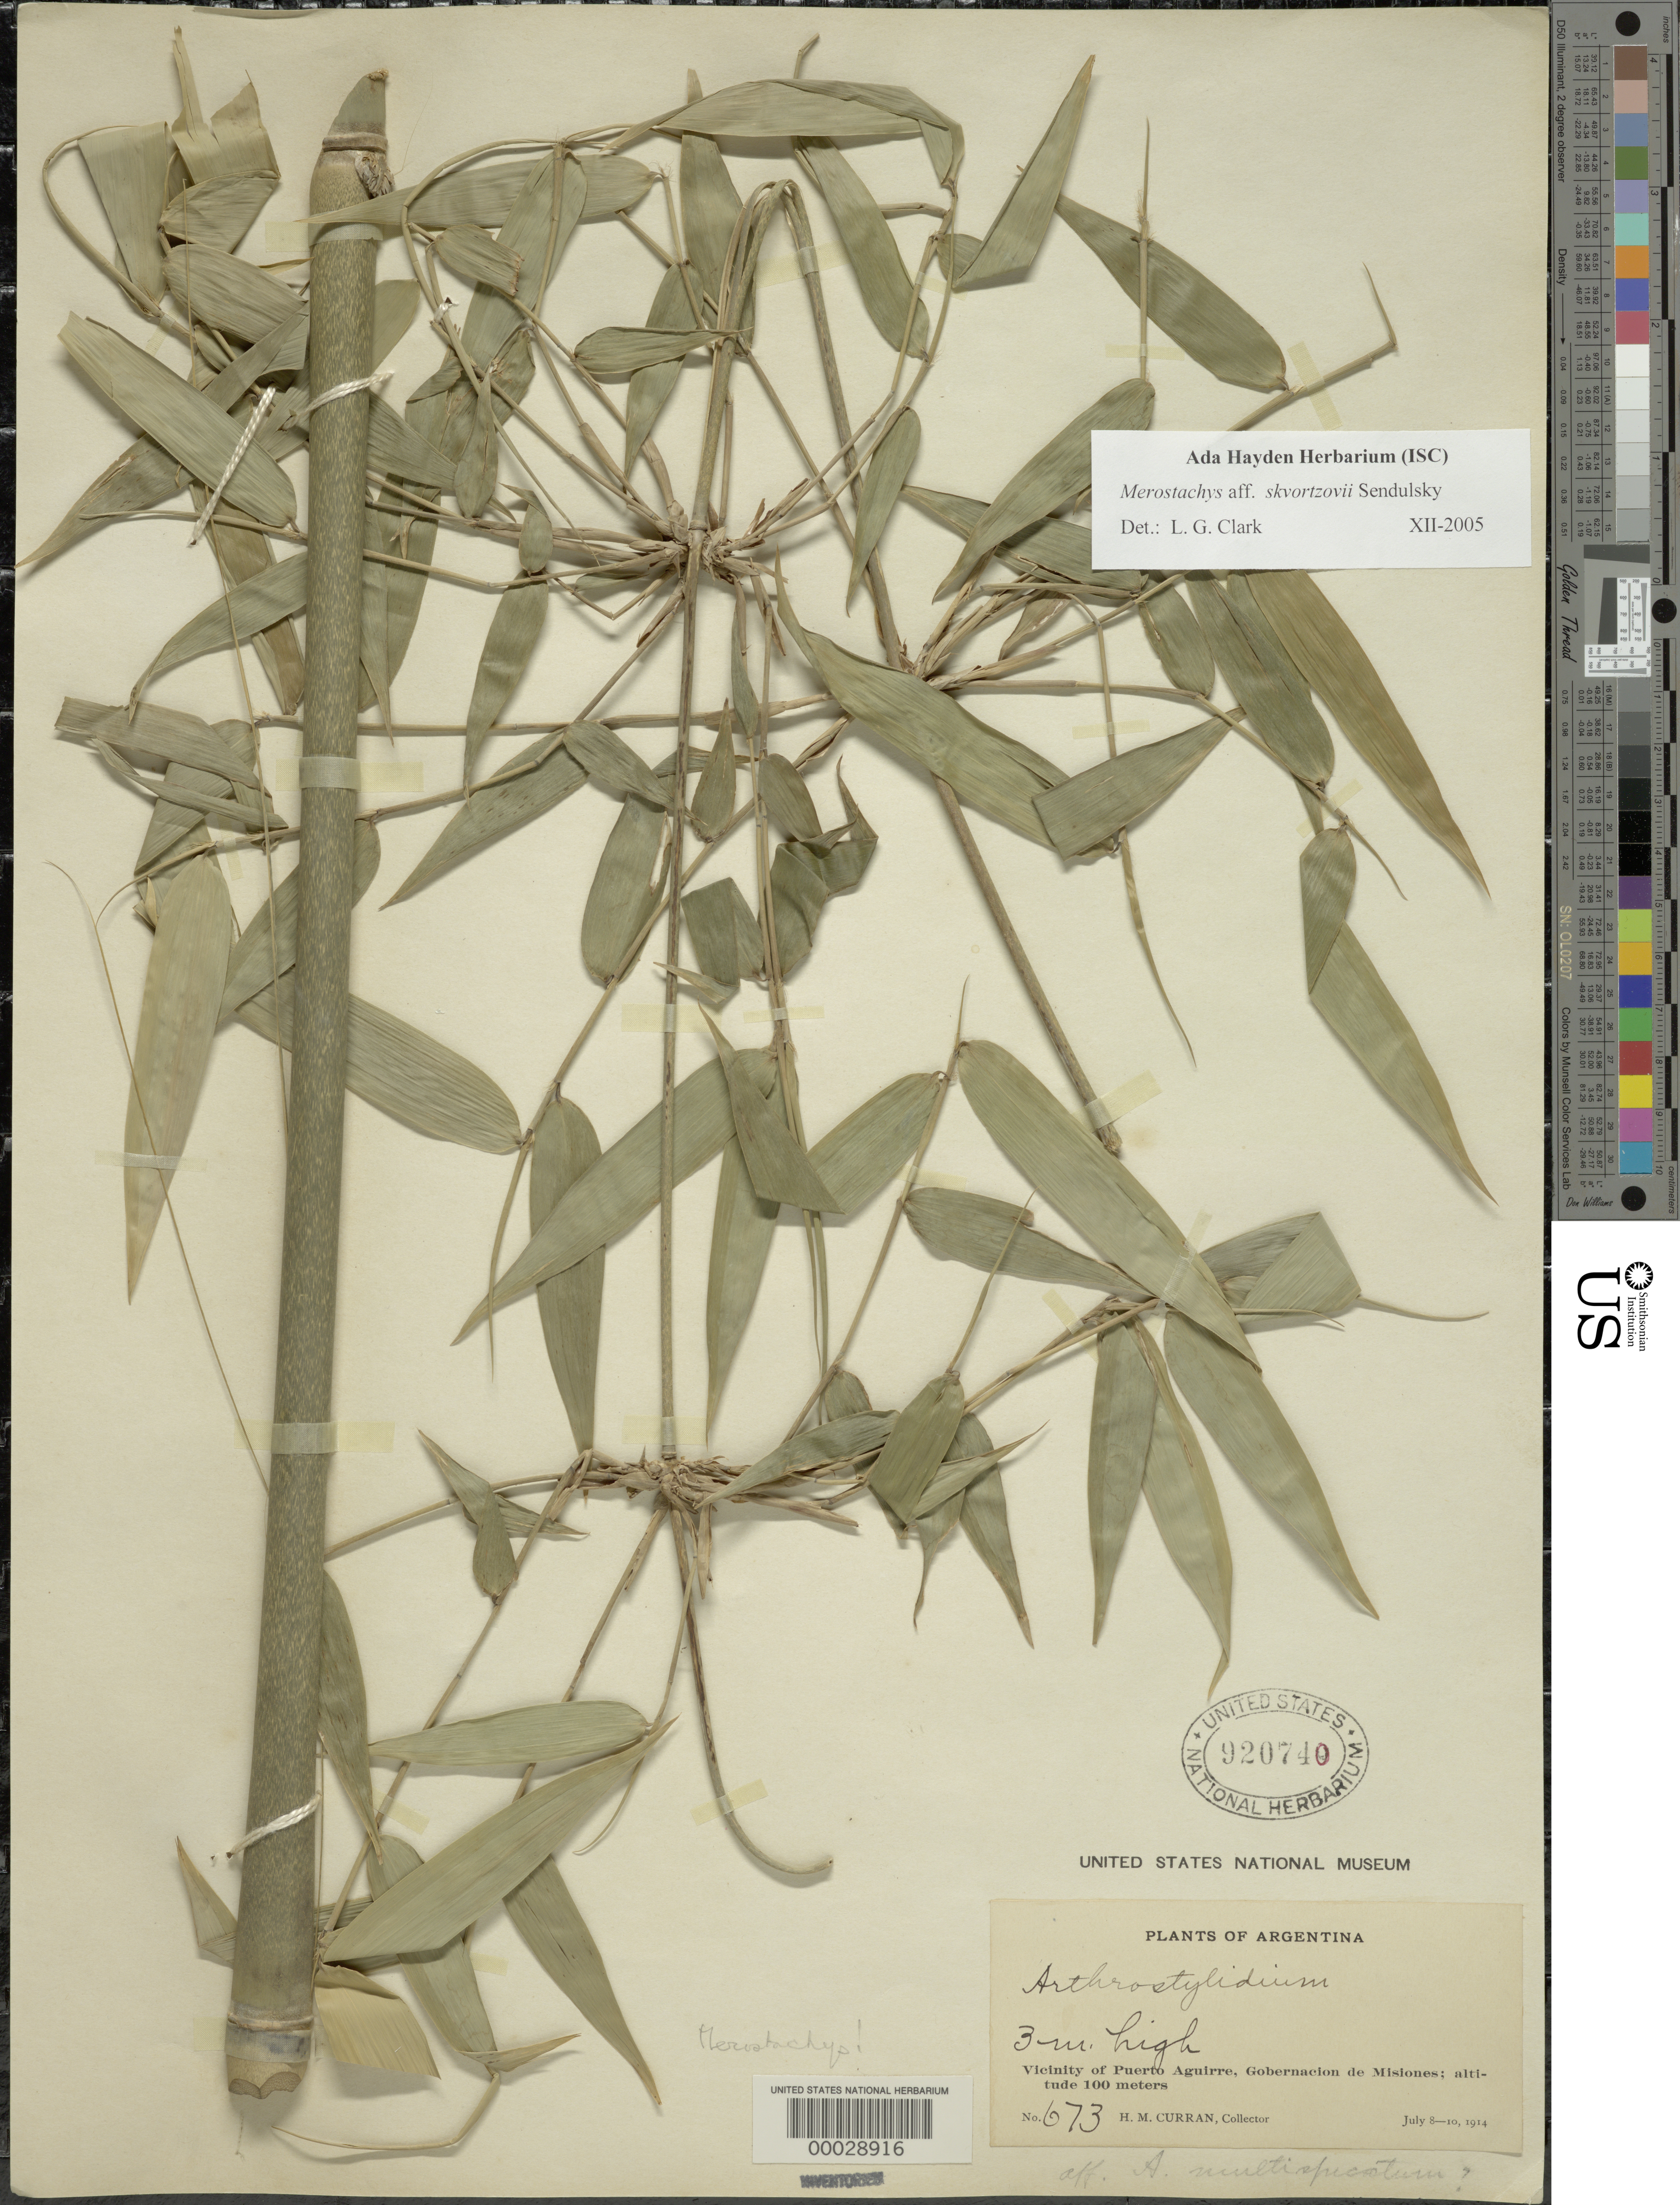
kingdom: Plantae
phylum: Tracheophyta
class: Liliopsida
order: Poales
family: Poaceae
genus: Merostachys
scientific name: Merostachys sp.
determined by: Vinicius-Silva, R.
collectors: H. M. Curran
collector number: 673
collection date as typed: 08 Jul 1914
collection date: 1914-07-08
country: Argentina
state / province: Misiones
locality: Puerto Aguirre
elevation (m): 100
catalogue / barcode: US 920740